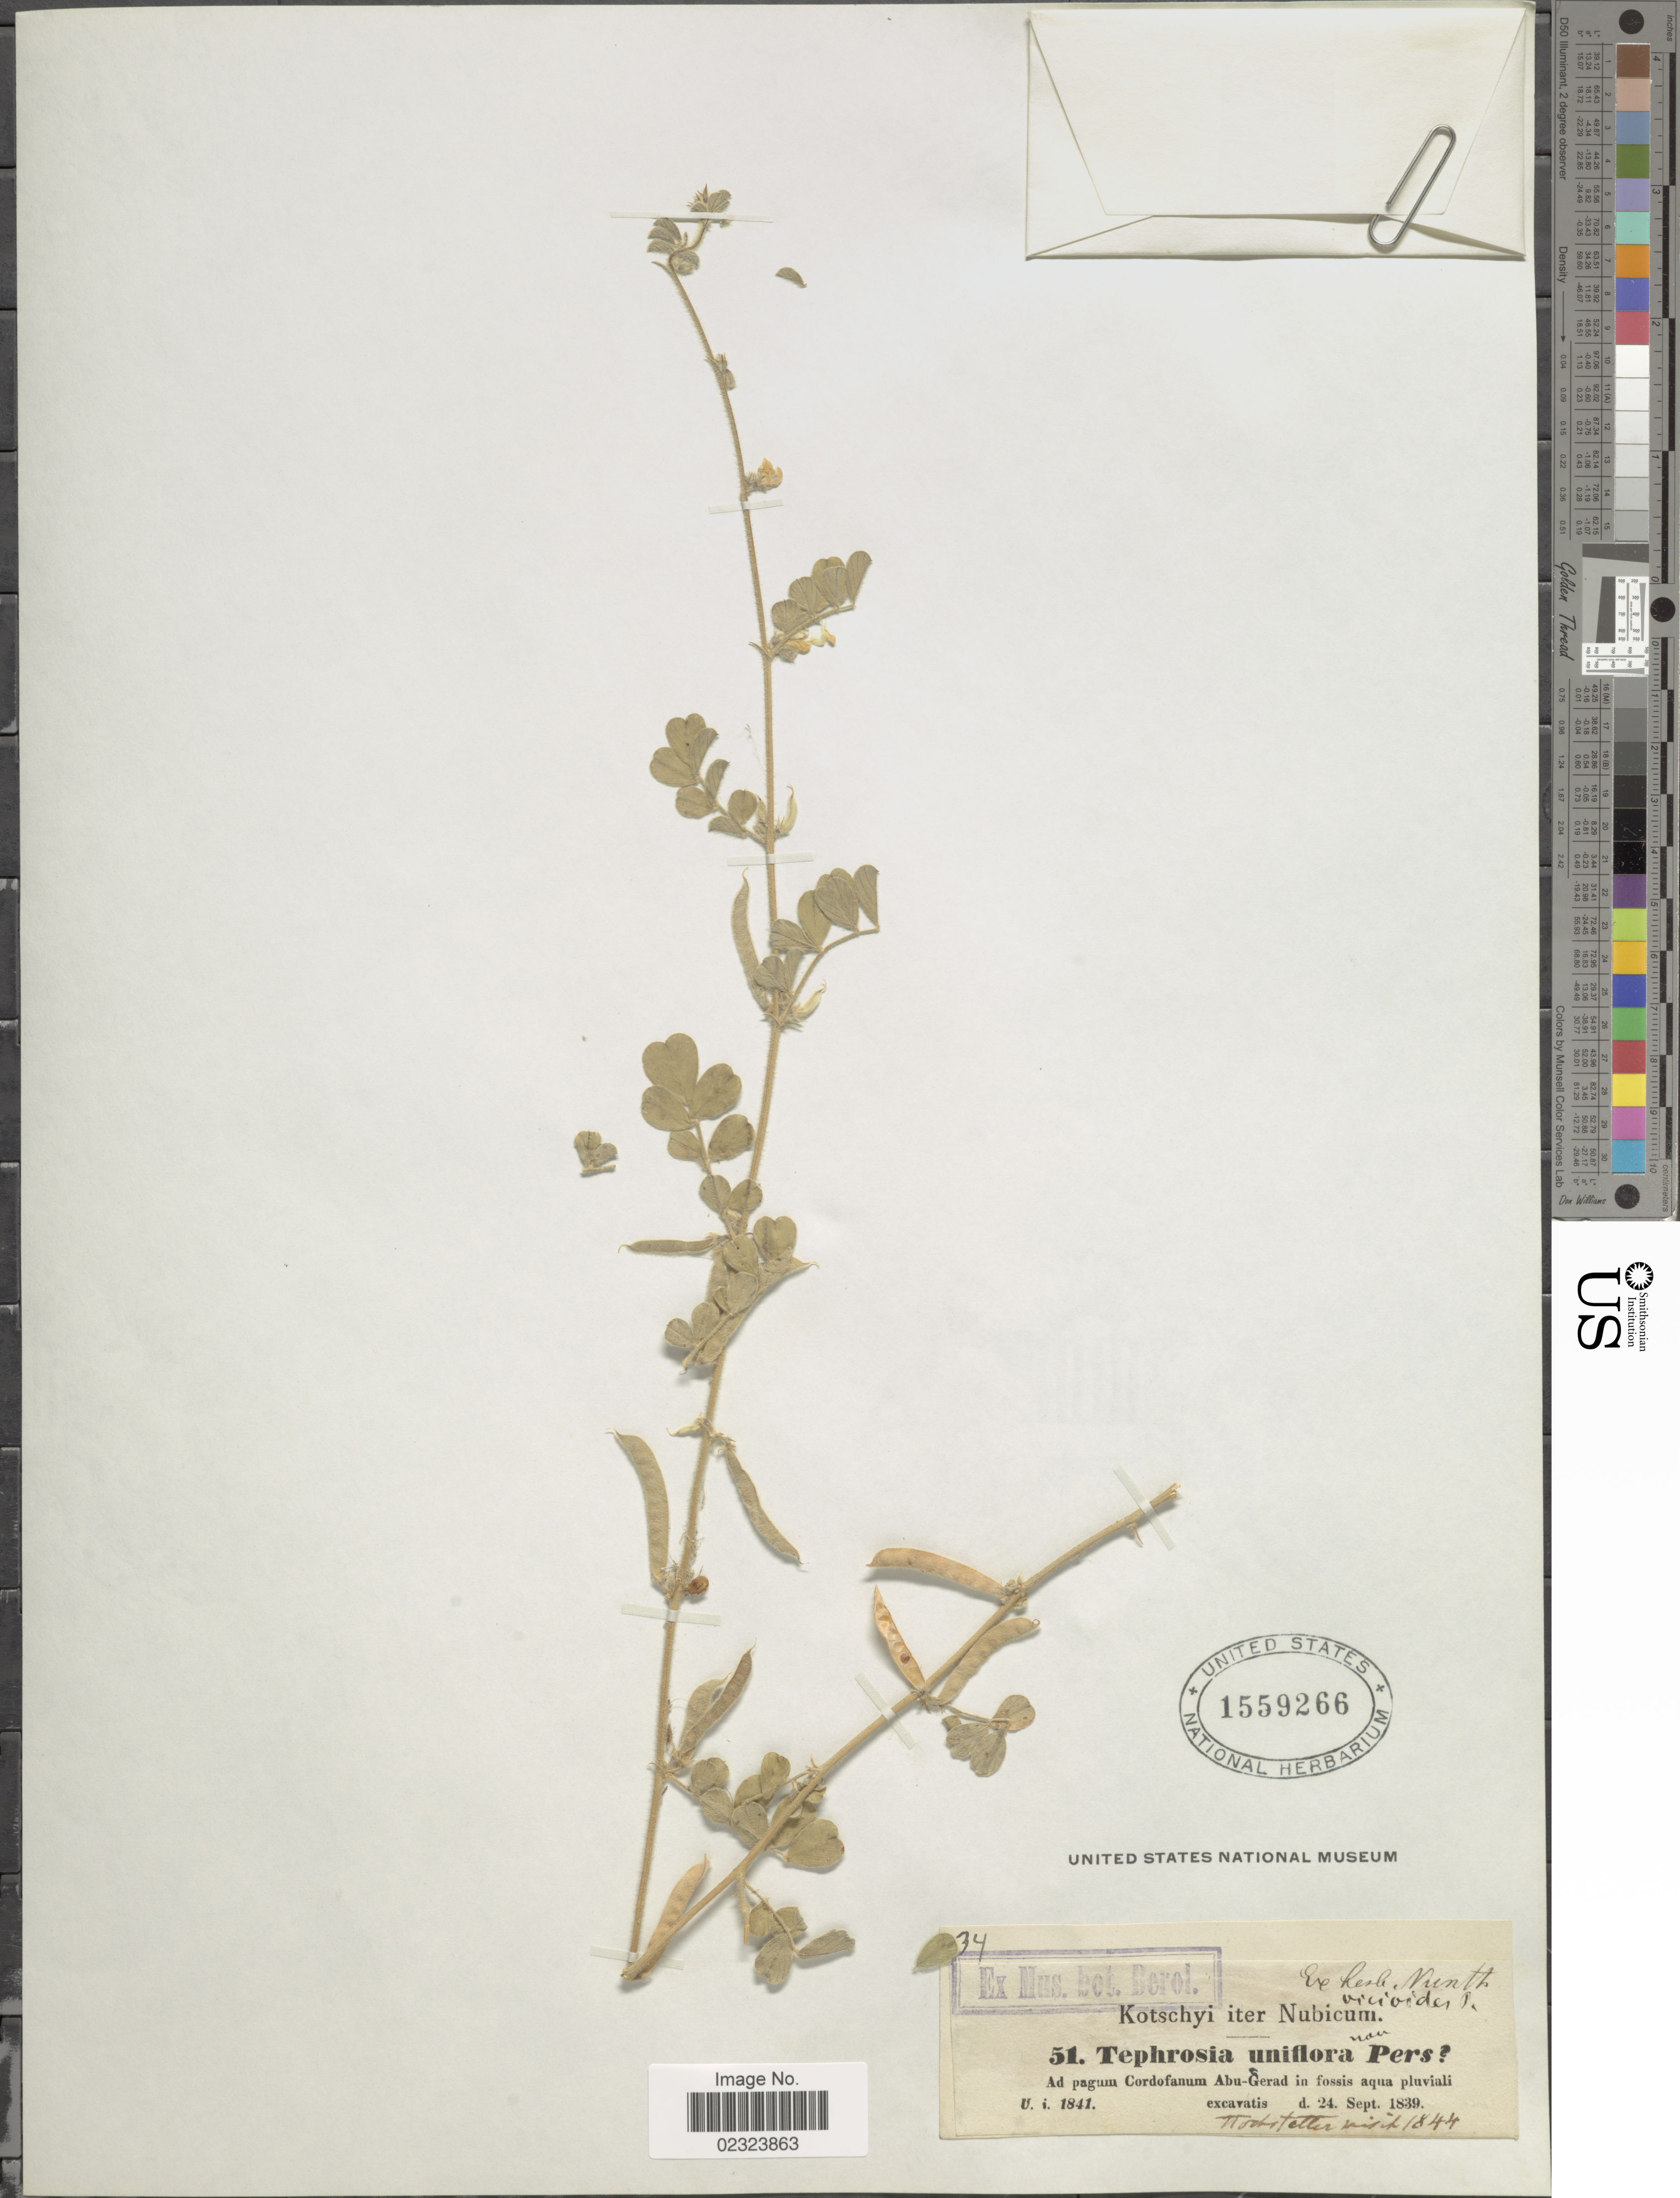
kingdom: Plantae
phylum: Tracheophyta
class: Magnoliopsida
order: Fabales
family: Fabaceae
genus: Tephrosia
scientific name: Tephrosia vicioides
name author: Schltdl.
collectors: -. Kotschyi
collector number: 51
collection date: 1839-09-24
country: Sudan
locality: Nubicum. Ad pagum Cordofanum Abu-Gerad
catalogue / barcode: US 1559266